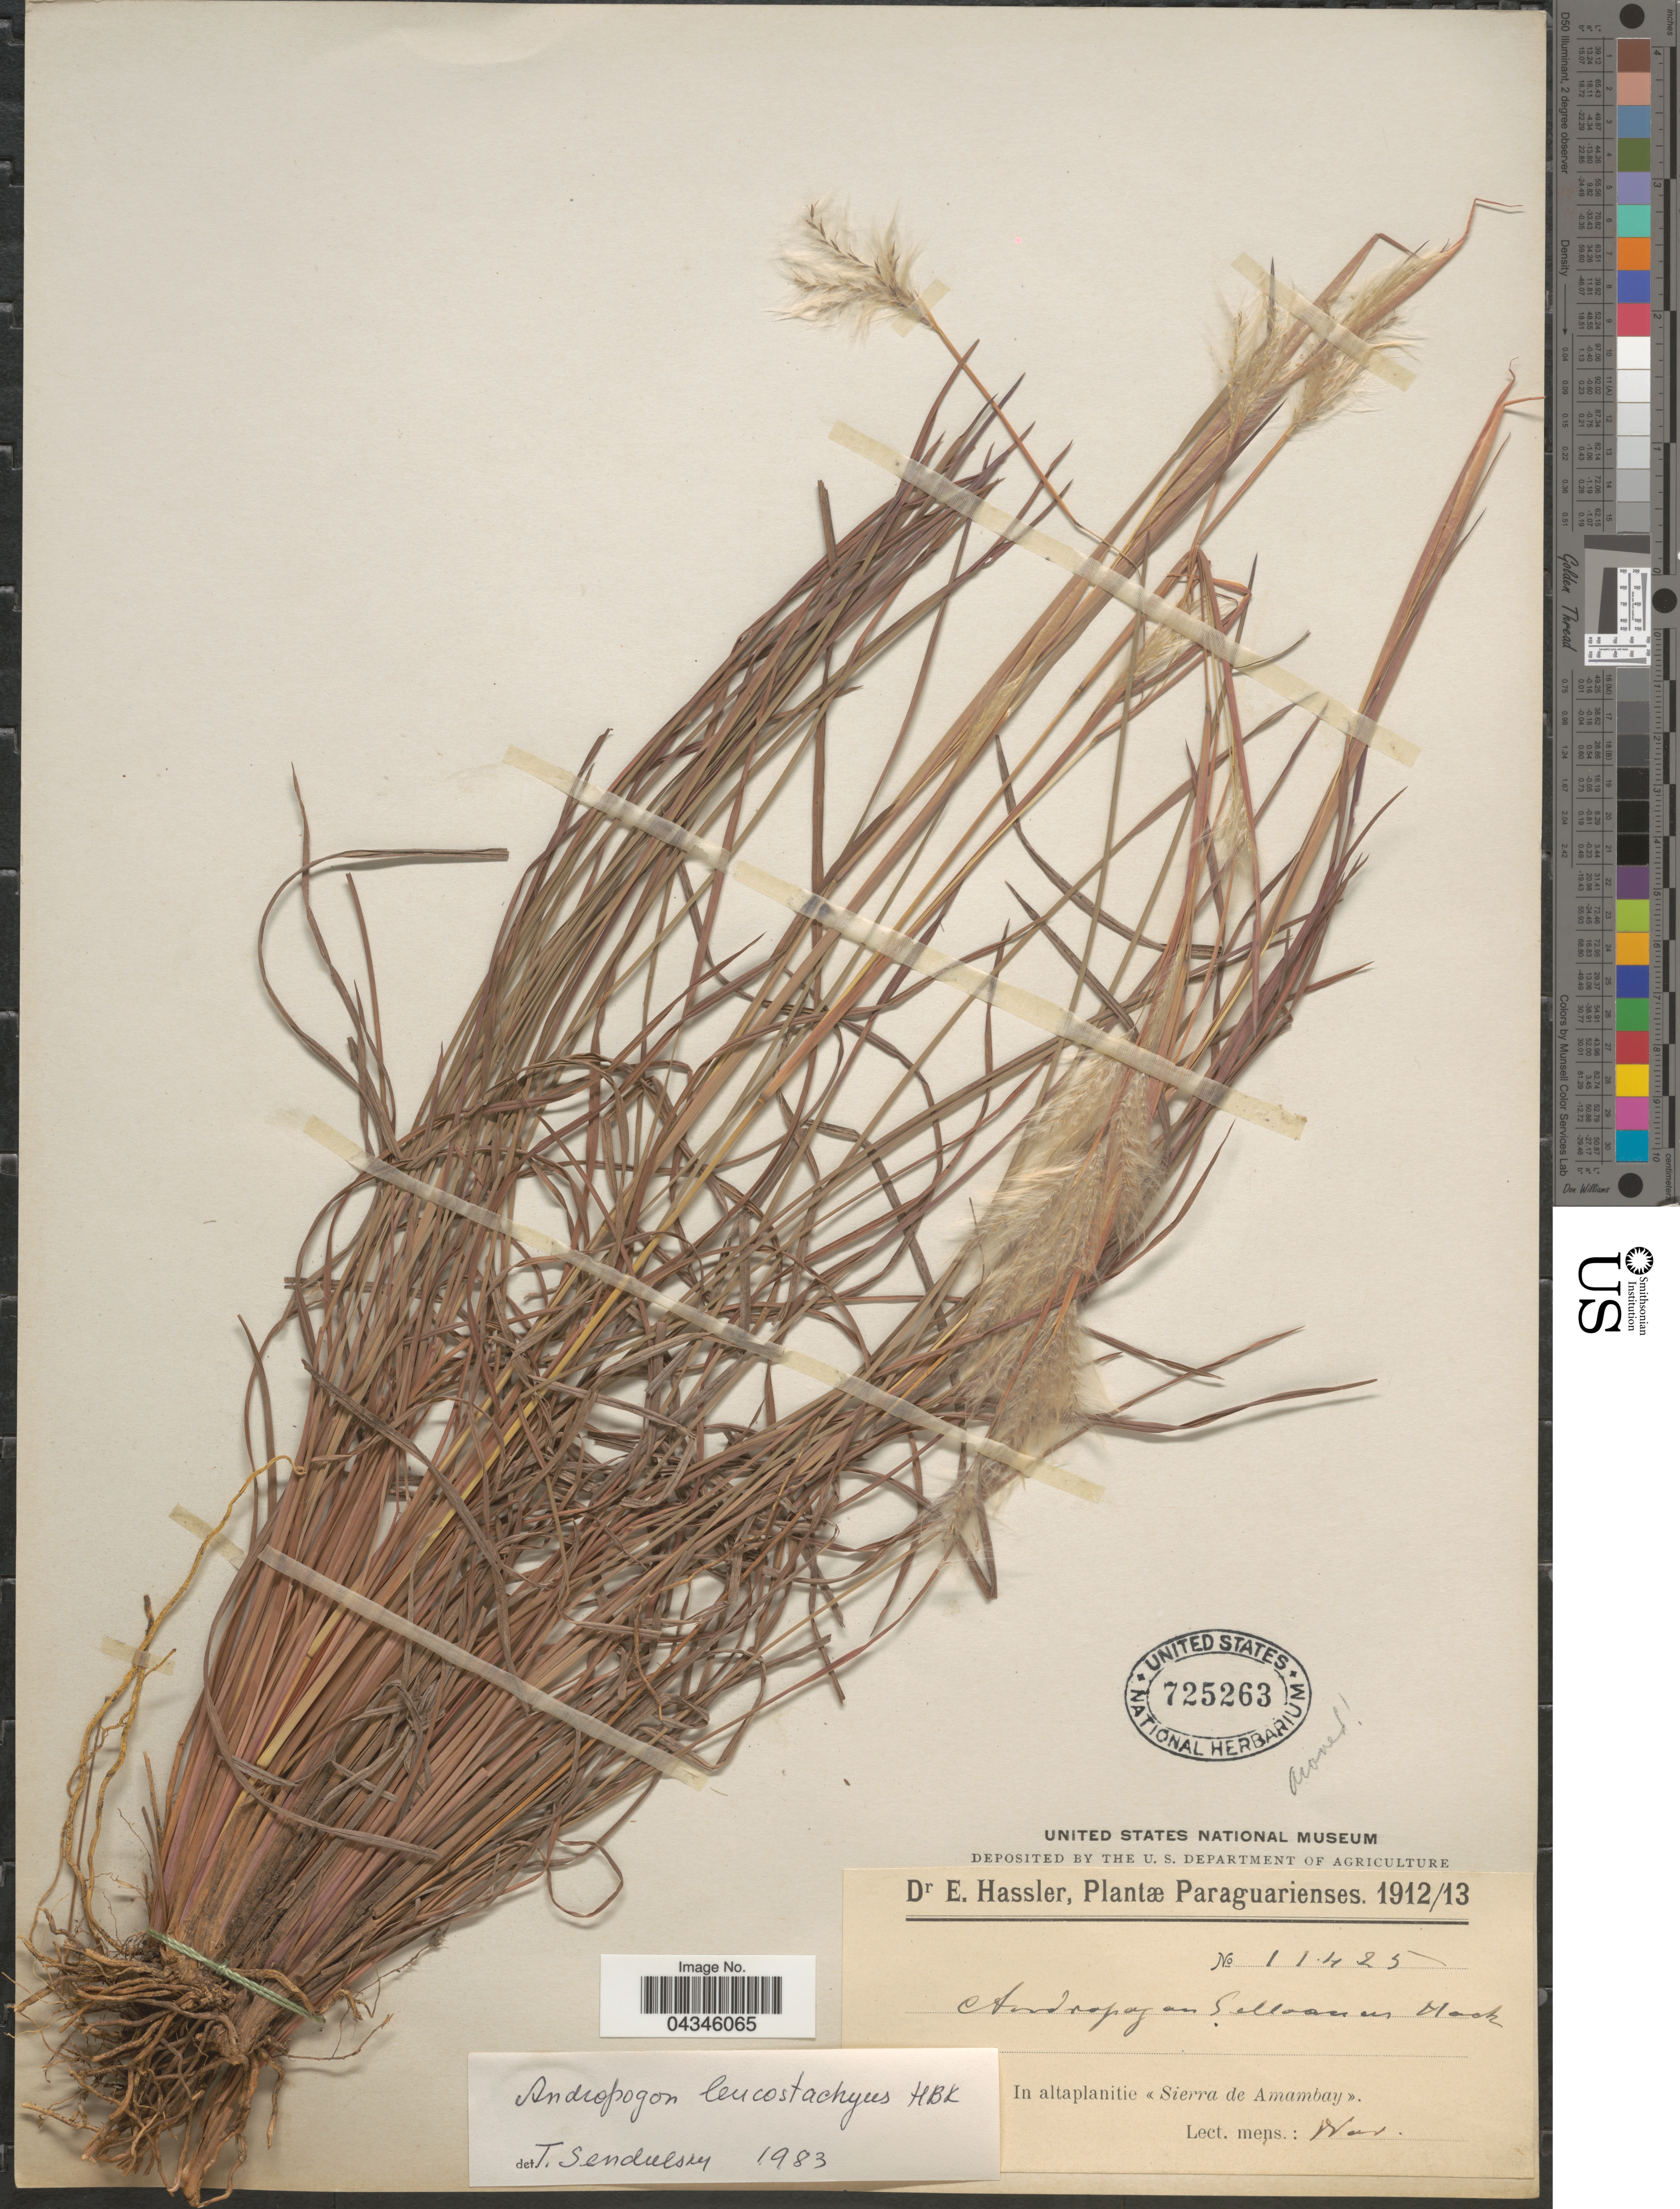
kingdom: Plantae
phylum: Tracheophyta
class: Liliopsida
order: Poales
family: Poaceae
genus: Andropogon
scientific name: Andropogon leucostachyus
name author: Kunth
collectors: E. Hassler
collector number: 11425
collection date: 1912-11/1913-11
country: Paraguay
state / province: Amambay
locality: In altaplanitic «Sierra de Amambay».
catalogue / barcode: US 725263